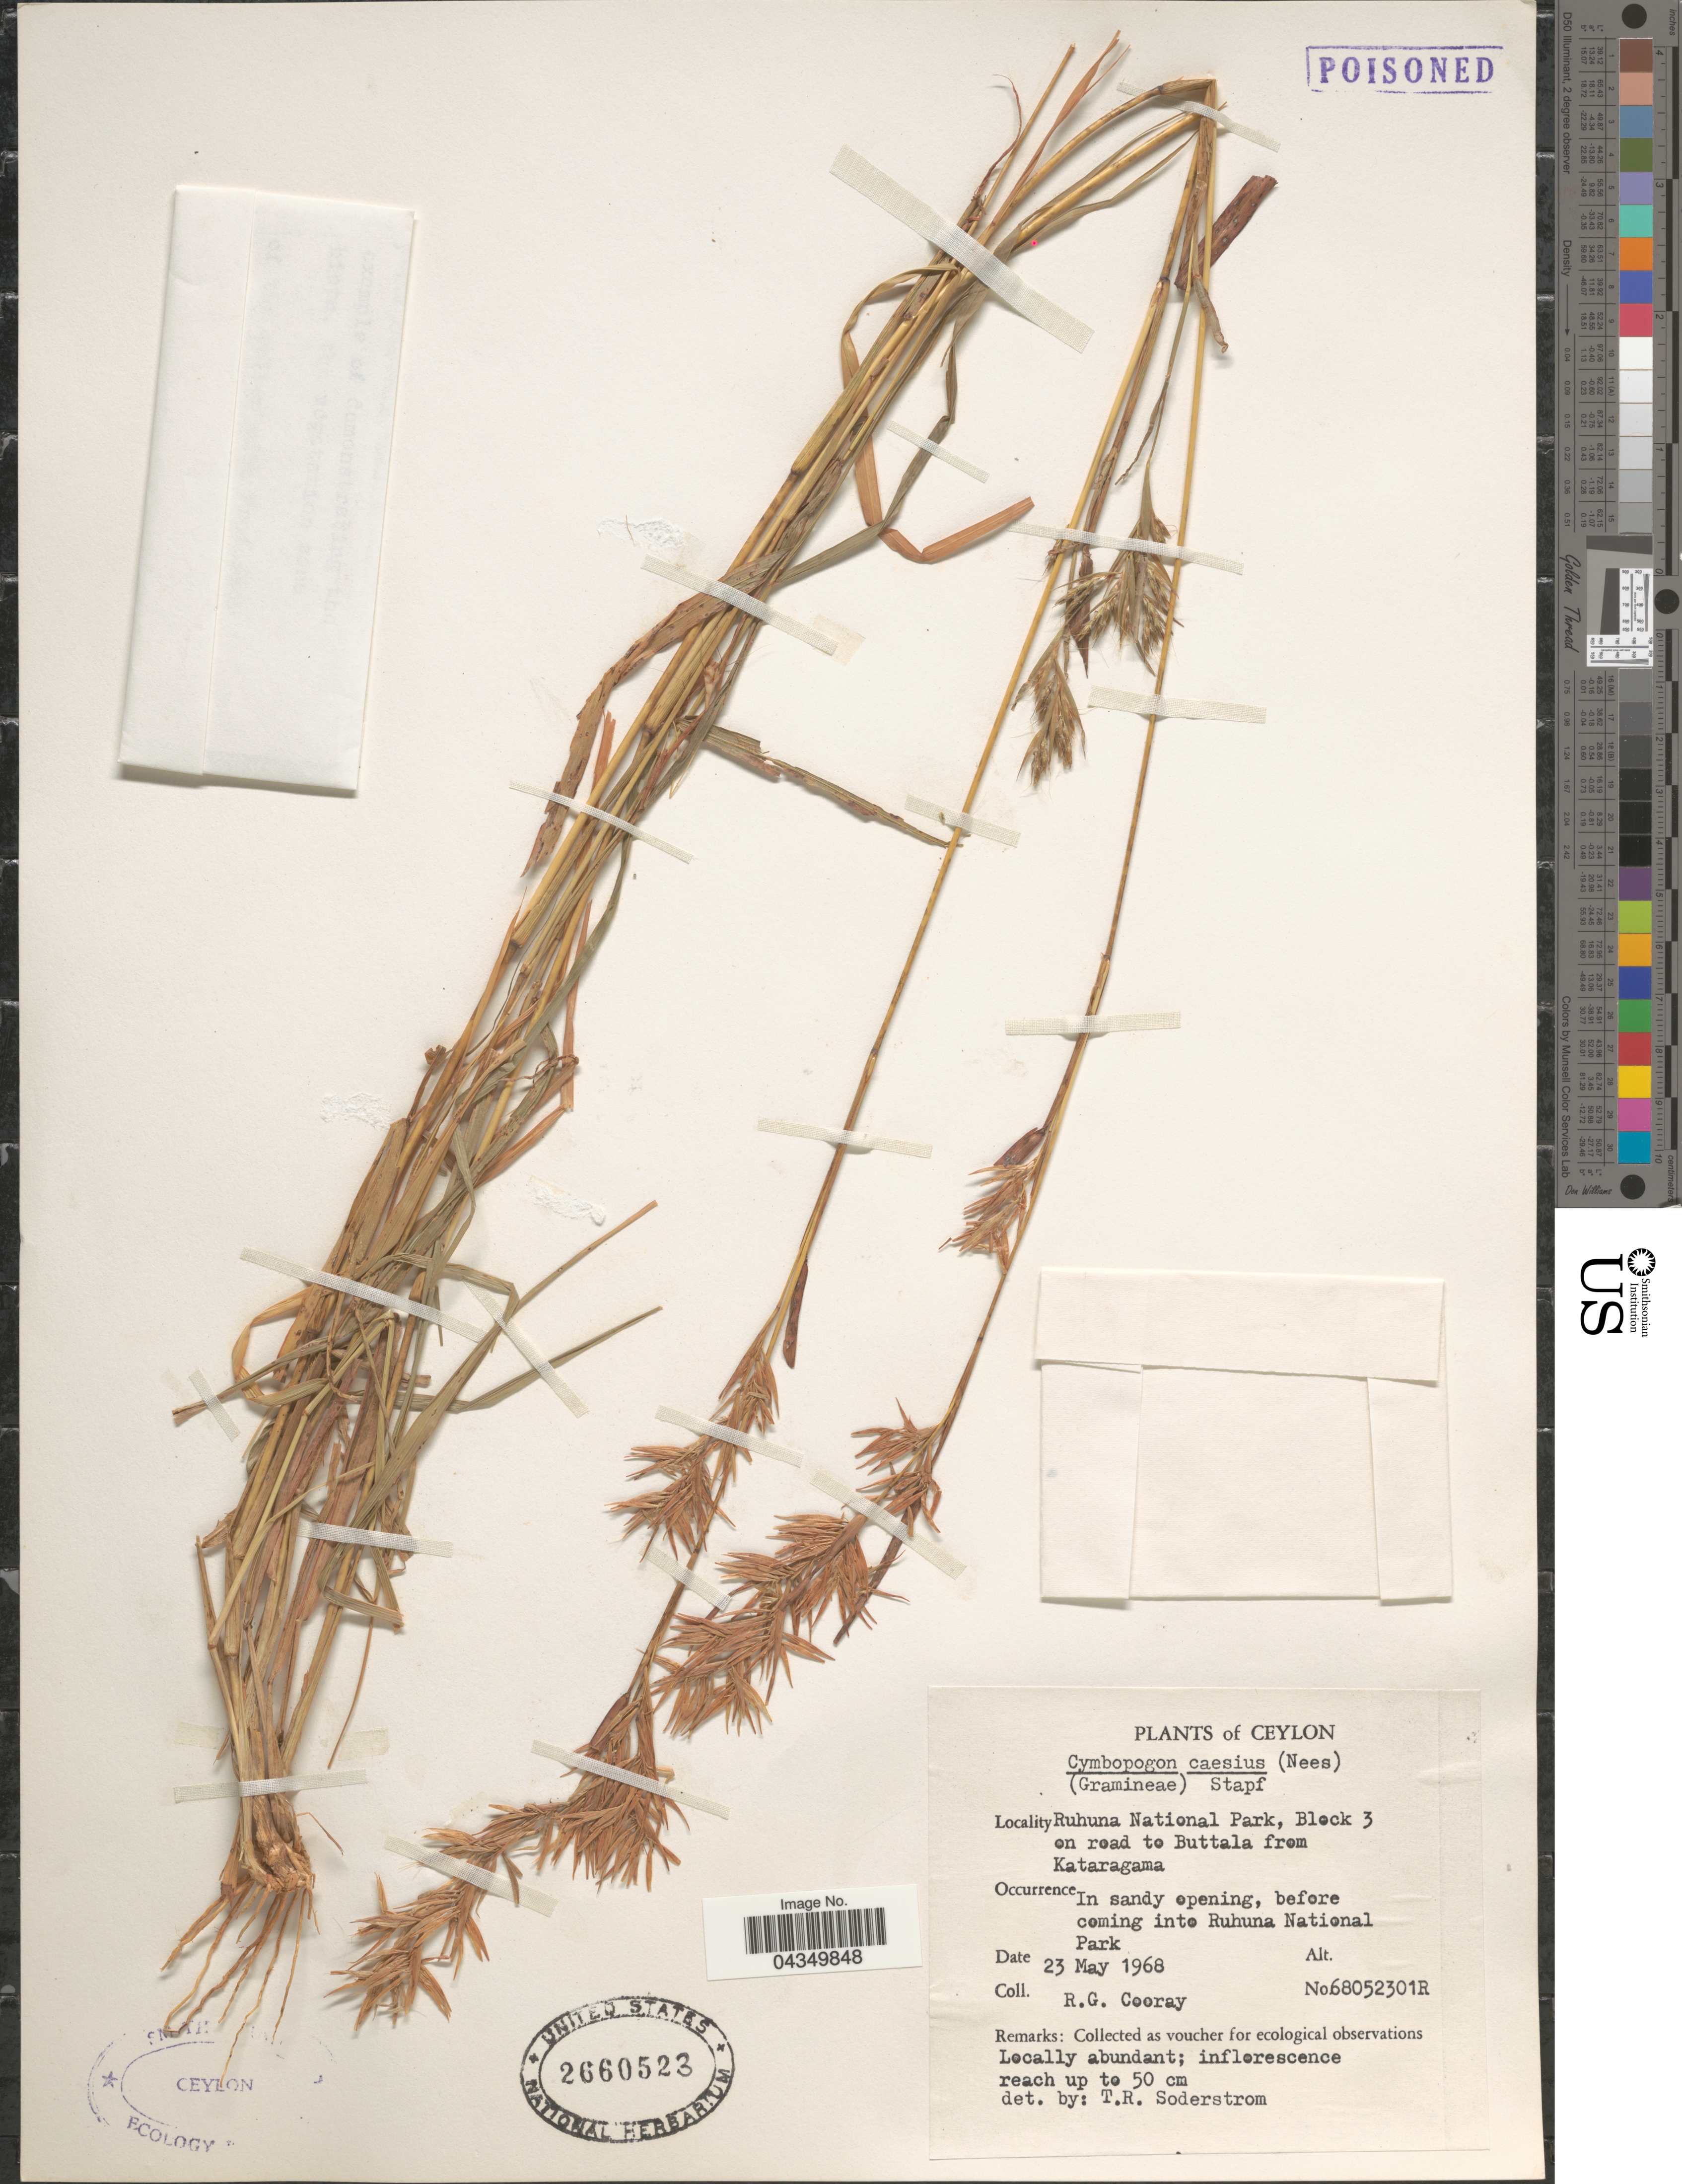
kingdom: Plantae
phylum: Tracheophyta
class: Liliopsida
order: Poales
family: Poaceae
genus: Cymbopogon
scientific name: Cymbopogon caesius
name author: (Nees ex Hook. & Arn.) Stapf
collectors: R. Cooray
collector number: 68052301R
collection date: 1968-05-23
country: Sri Lanka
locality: Ceylon. Ruhuna National Park, Block 3 on road to Buttala from Kataragama. In sandy opening, before coming into Ruhuna National Park.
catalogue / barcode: US 2660523